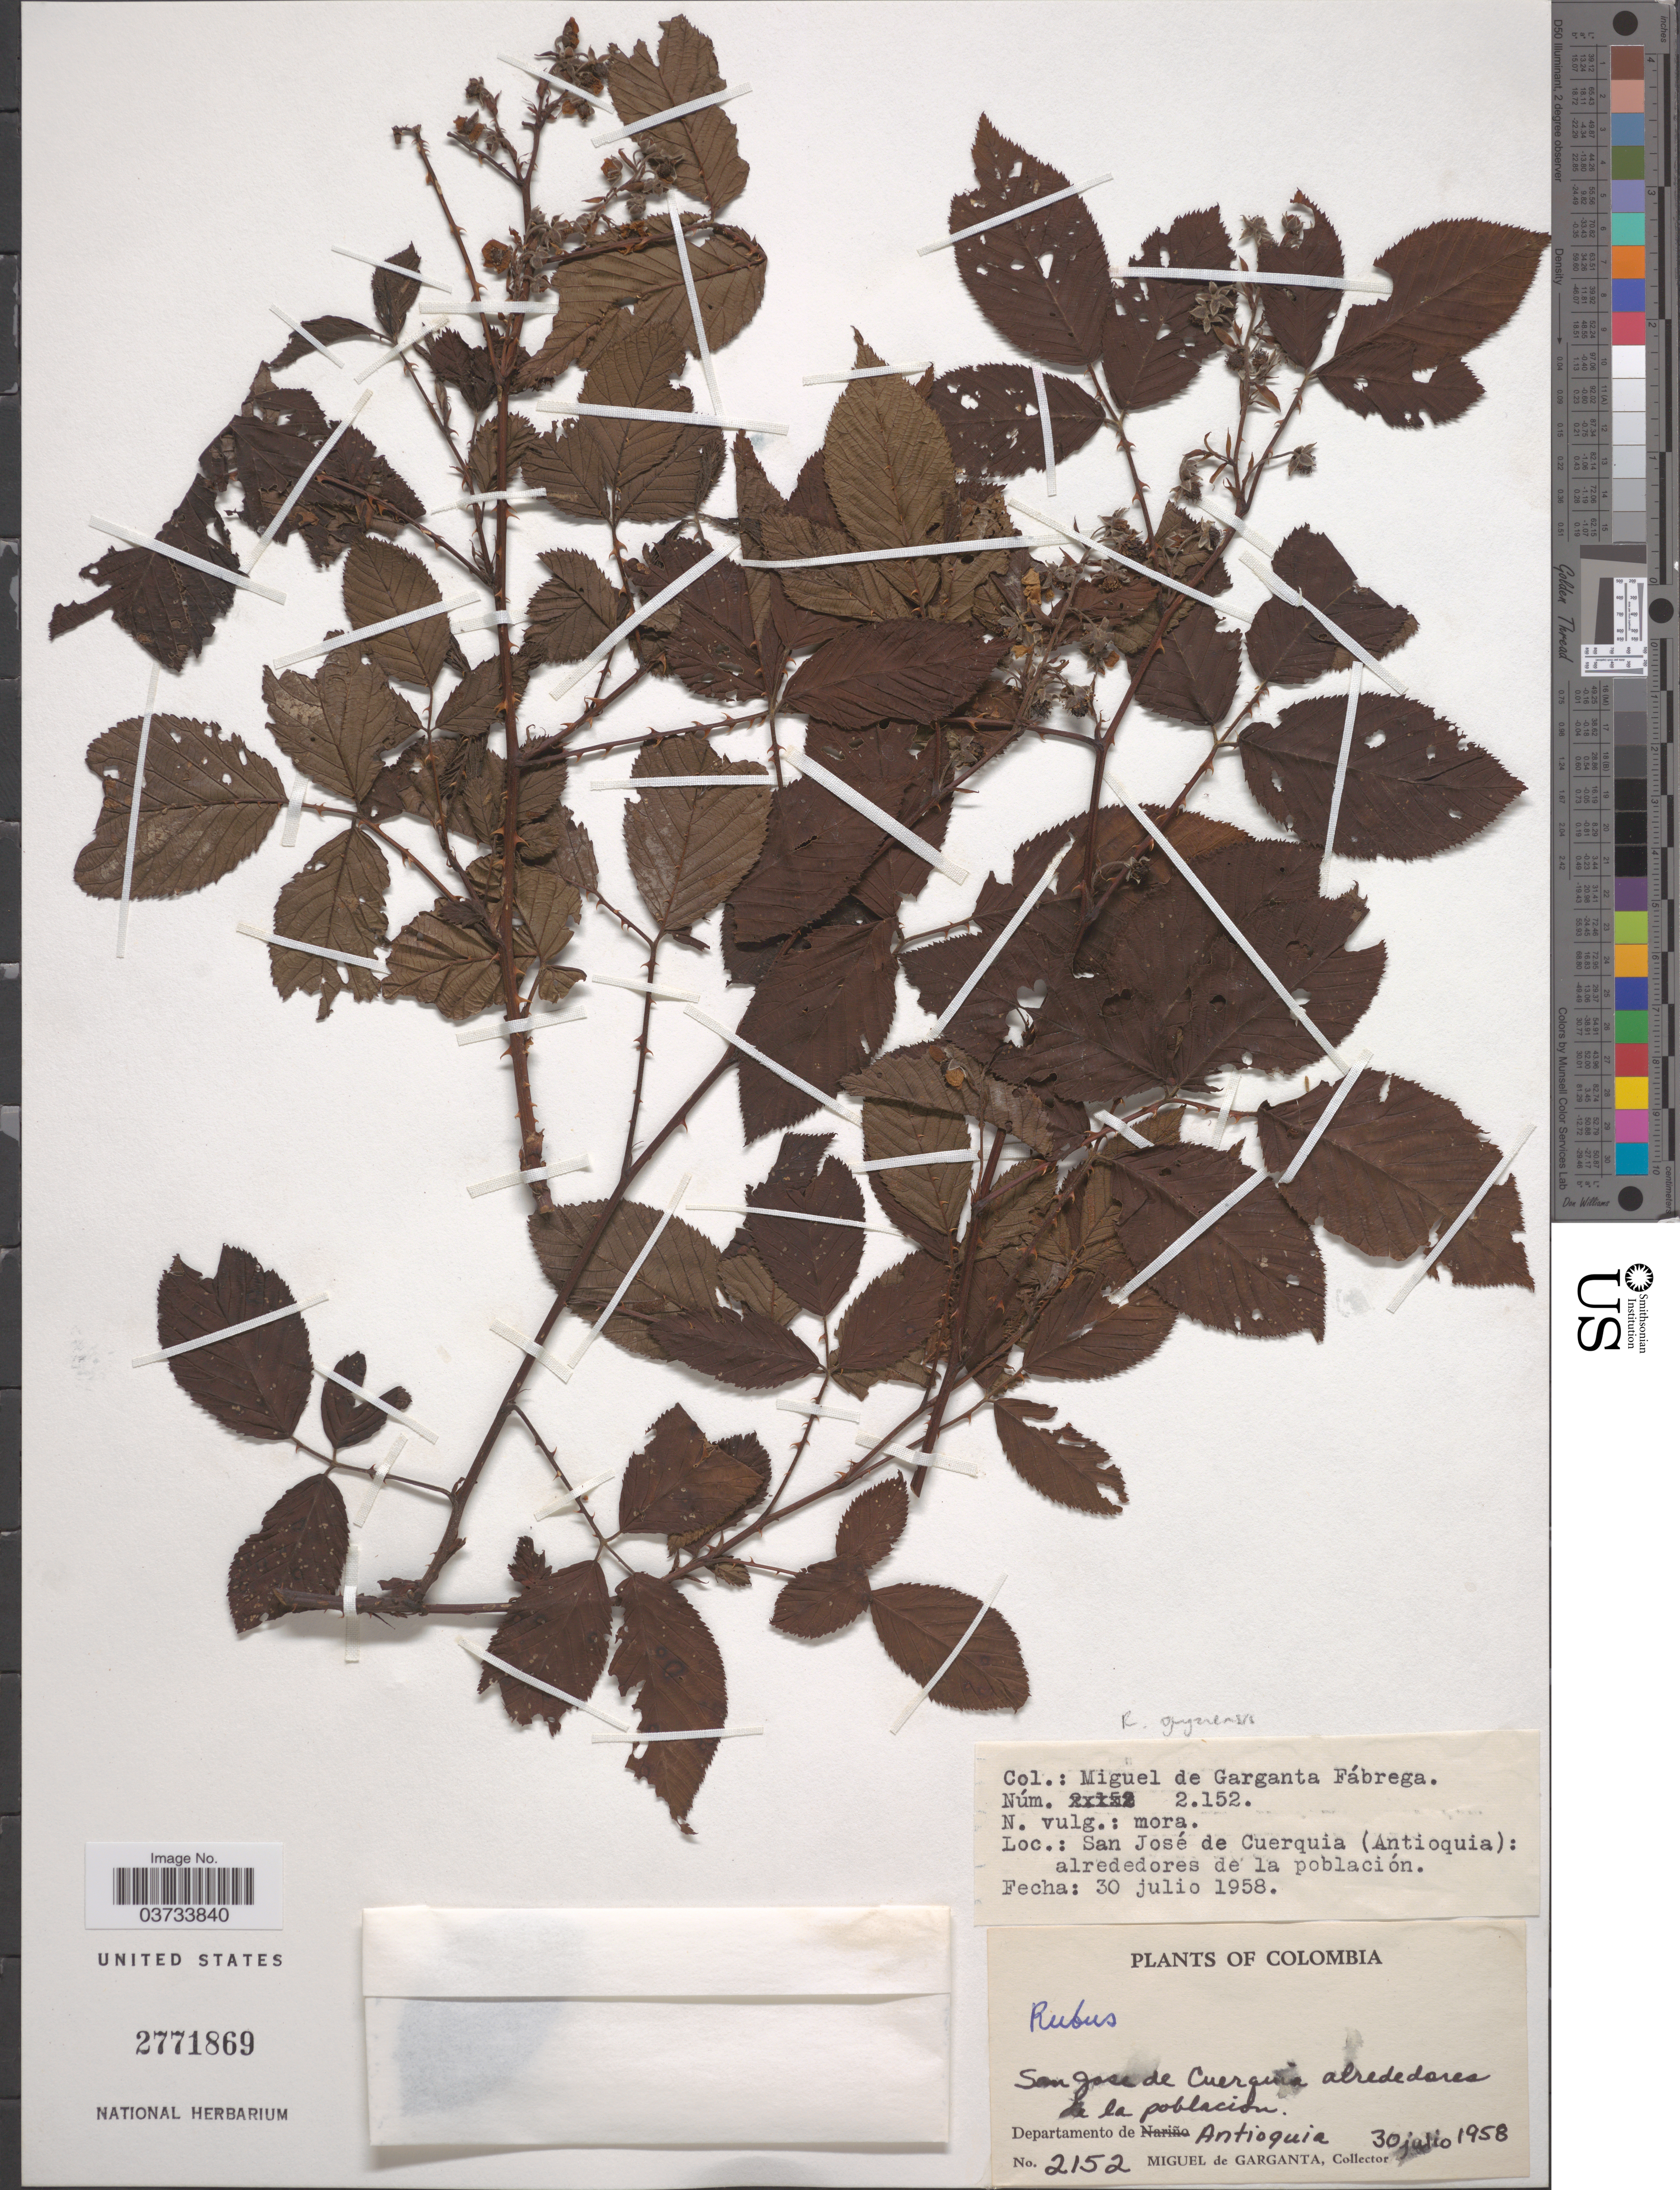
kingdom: Plantae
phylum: Tracheophyta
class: Magnoliopsida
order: Rosales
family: Rosaceae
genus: Rubus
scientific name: Rubus sp.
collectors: M. Fabrega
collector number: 2152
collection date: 1958-07-30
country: Colombia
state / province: Antioquia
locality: San José de Cuerquia: alrededores de la población. Departamento de Antioquia.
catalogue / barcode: US 2771869